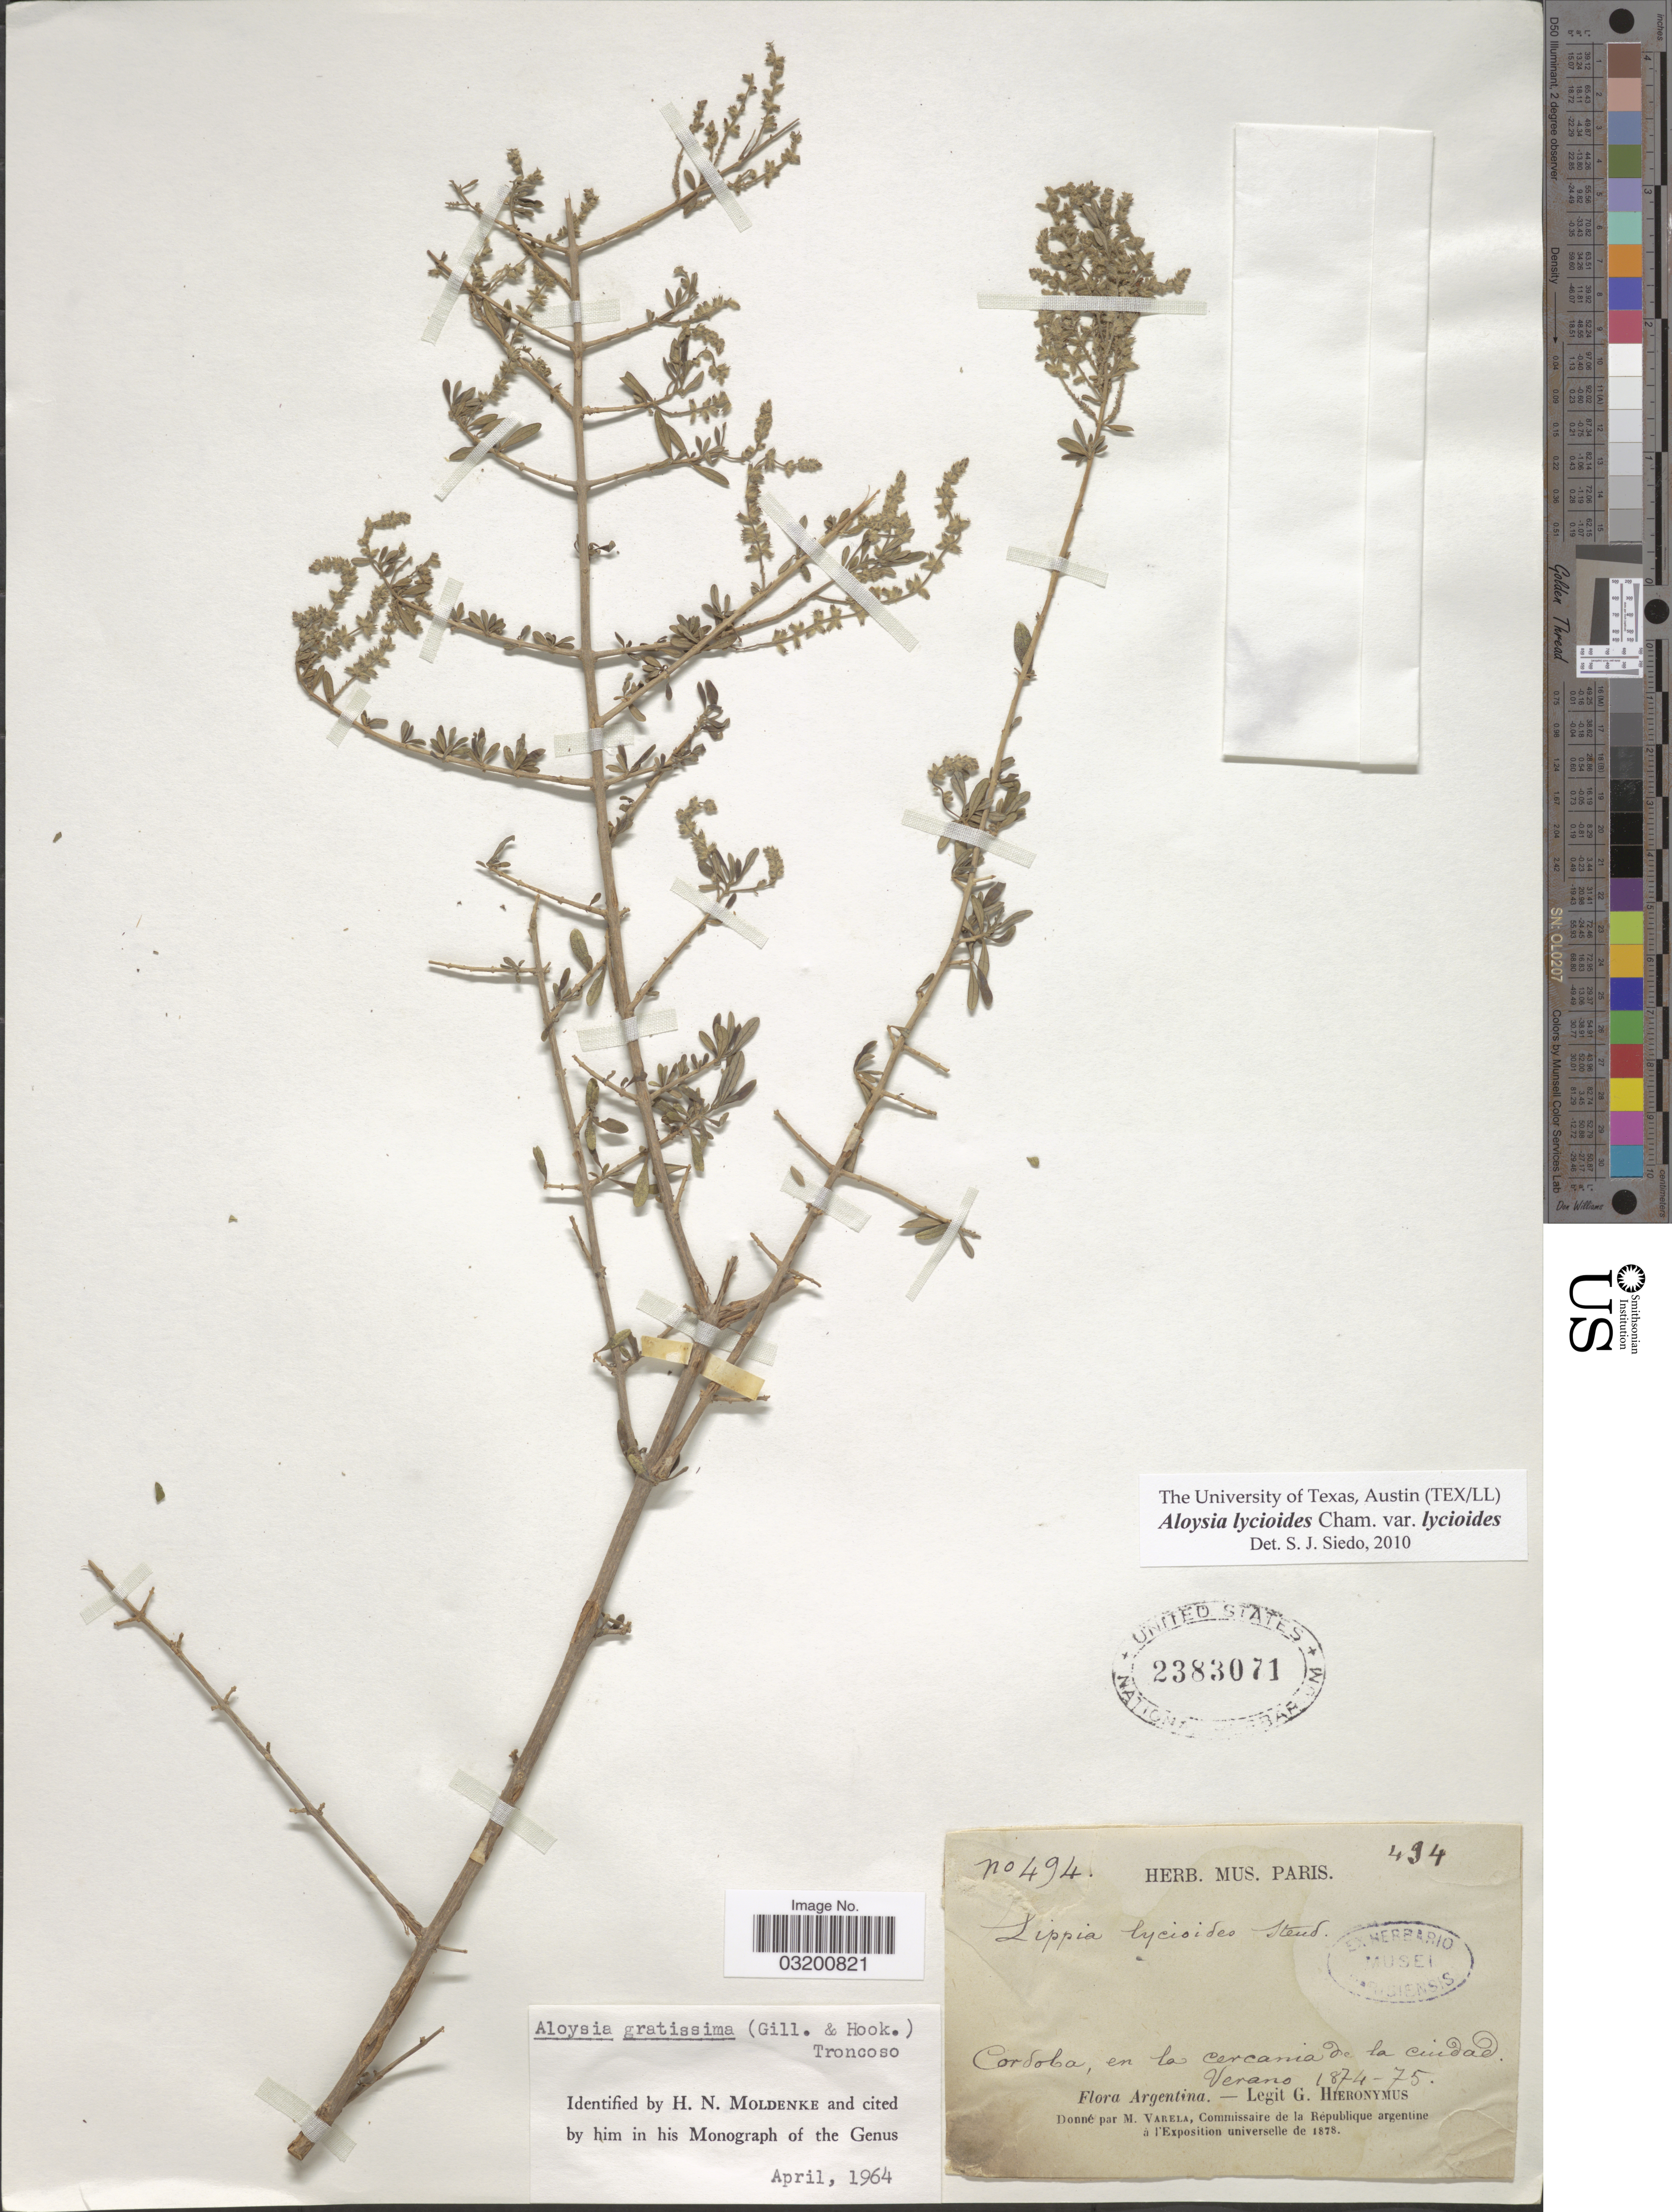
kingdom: Plantae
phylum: Tracheophyta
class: Magnoliopsida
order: Lamiales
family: Verbenaceae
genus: Aloysia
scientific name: Aloysia lycioides var. lycioides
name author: Cham.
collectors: G. H. Hieronymus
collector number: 494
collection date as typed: Verano 1874-75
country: Argentina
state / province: Cordoba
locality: En la cercania de la ciudad.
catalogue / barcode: US 2383071